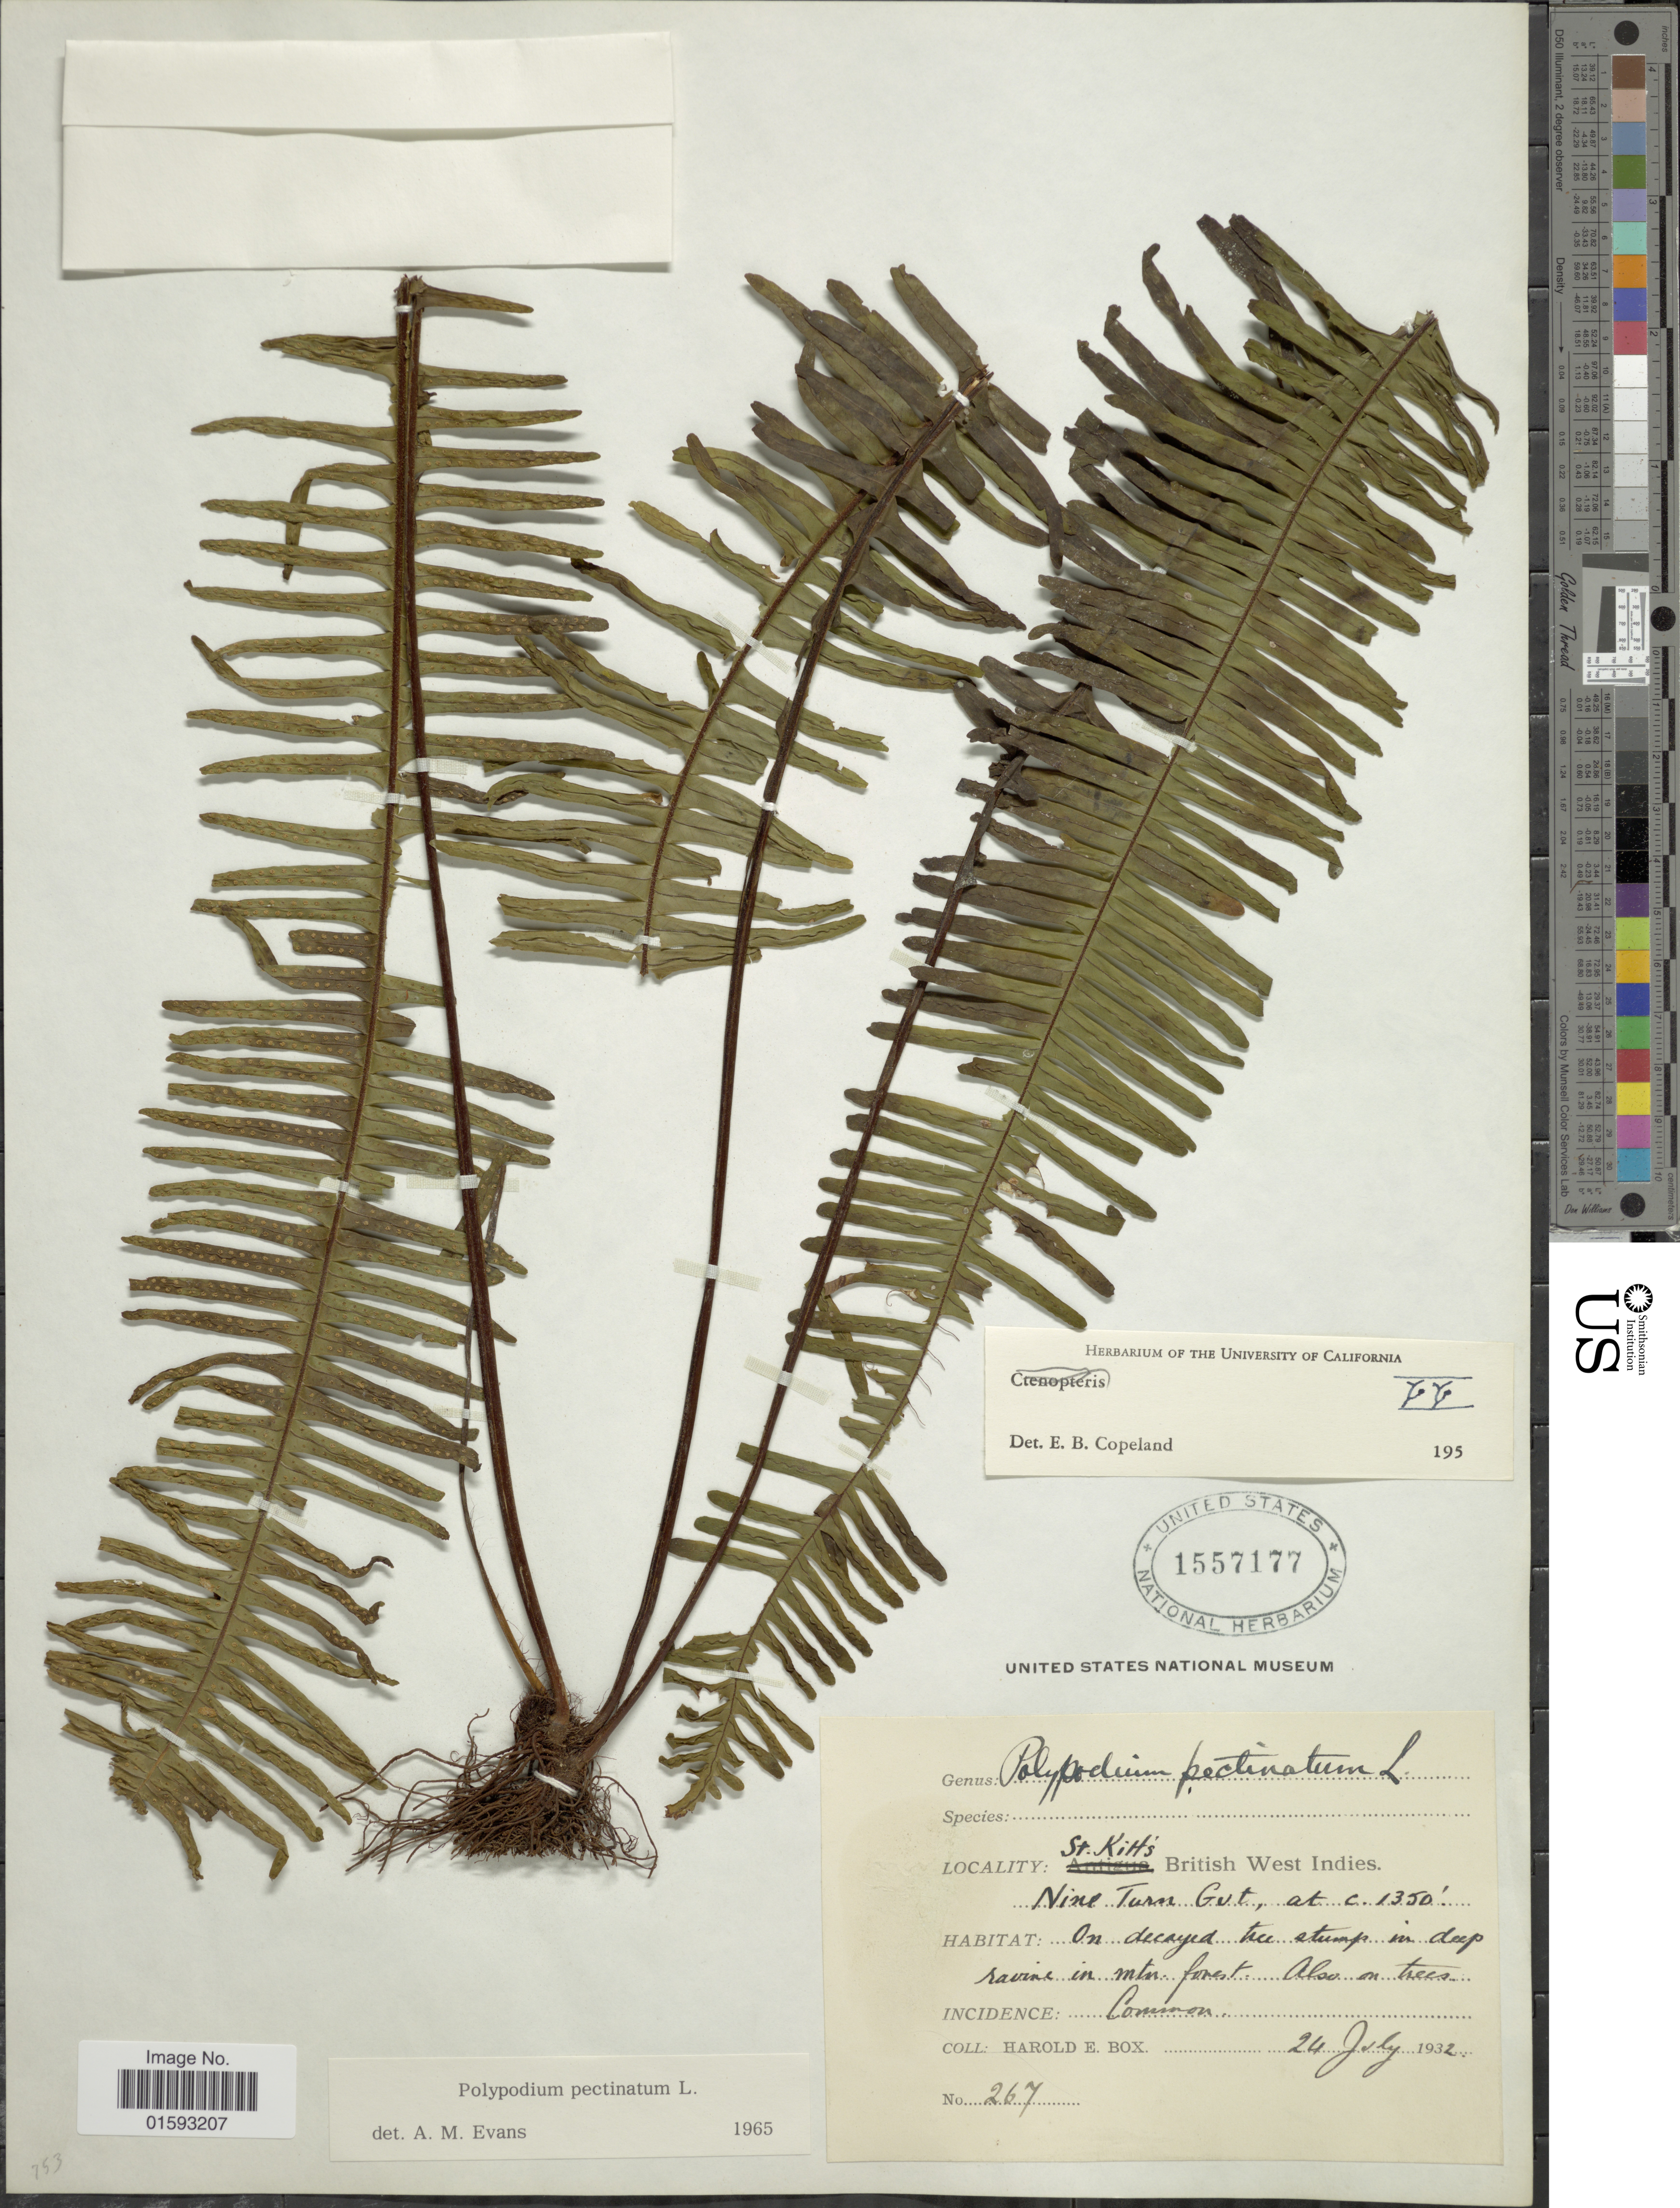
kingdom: Plantae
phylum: Tracheophyta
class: Polypodiopsida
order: Polypodiales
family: Polypodiaceae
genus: Pecluma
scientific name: Pecluma pectinata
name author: (L.) M.G. Price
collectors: H. E. Box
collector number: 267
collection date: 1932-07-24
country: St. Christopher-Nevis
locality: St. Kitts, British West Inides, Nine Turn Gut, On decayed tree stump in deep ravine in mtn. forest, also on trees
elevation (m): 411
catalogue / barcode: US 1557177